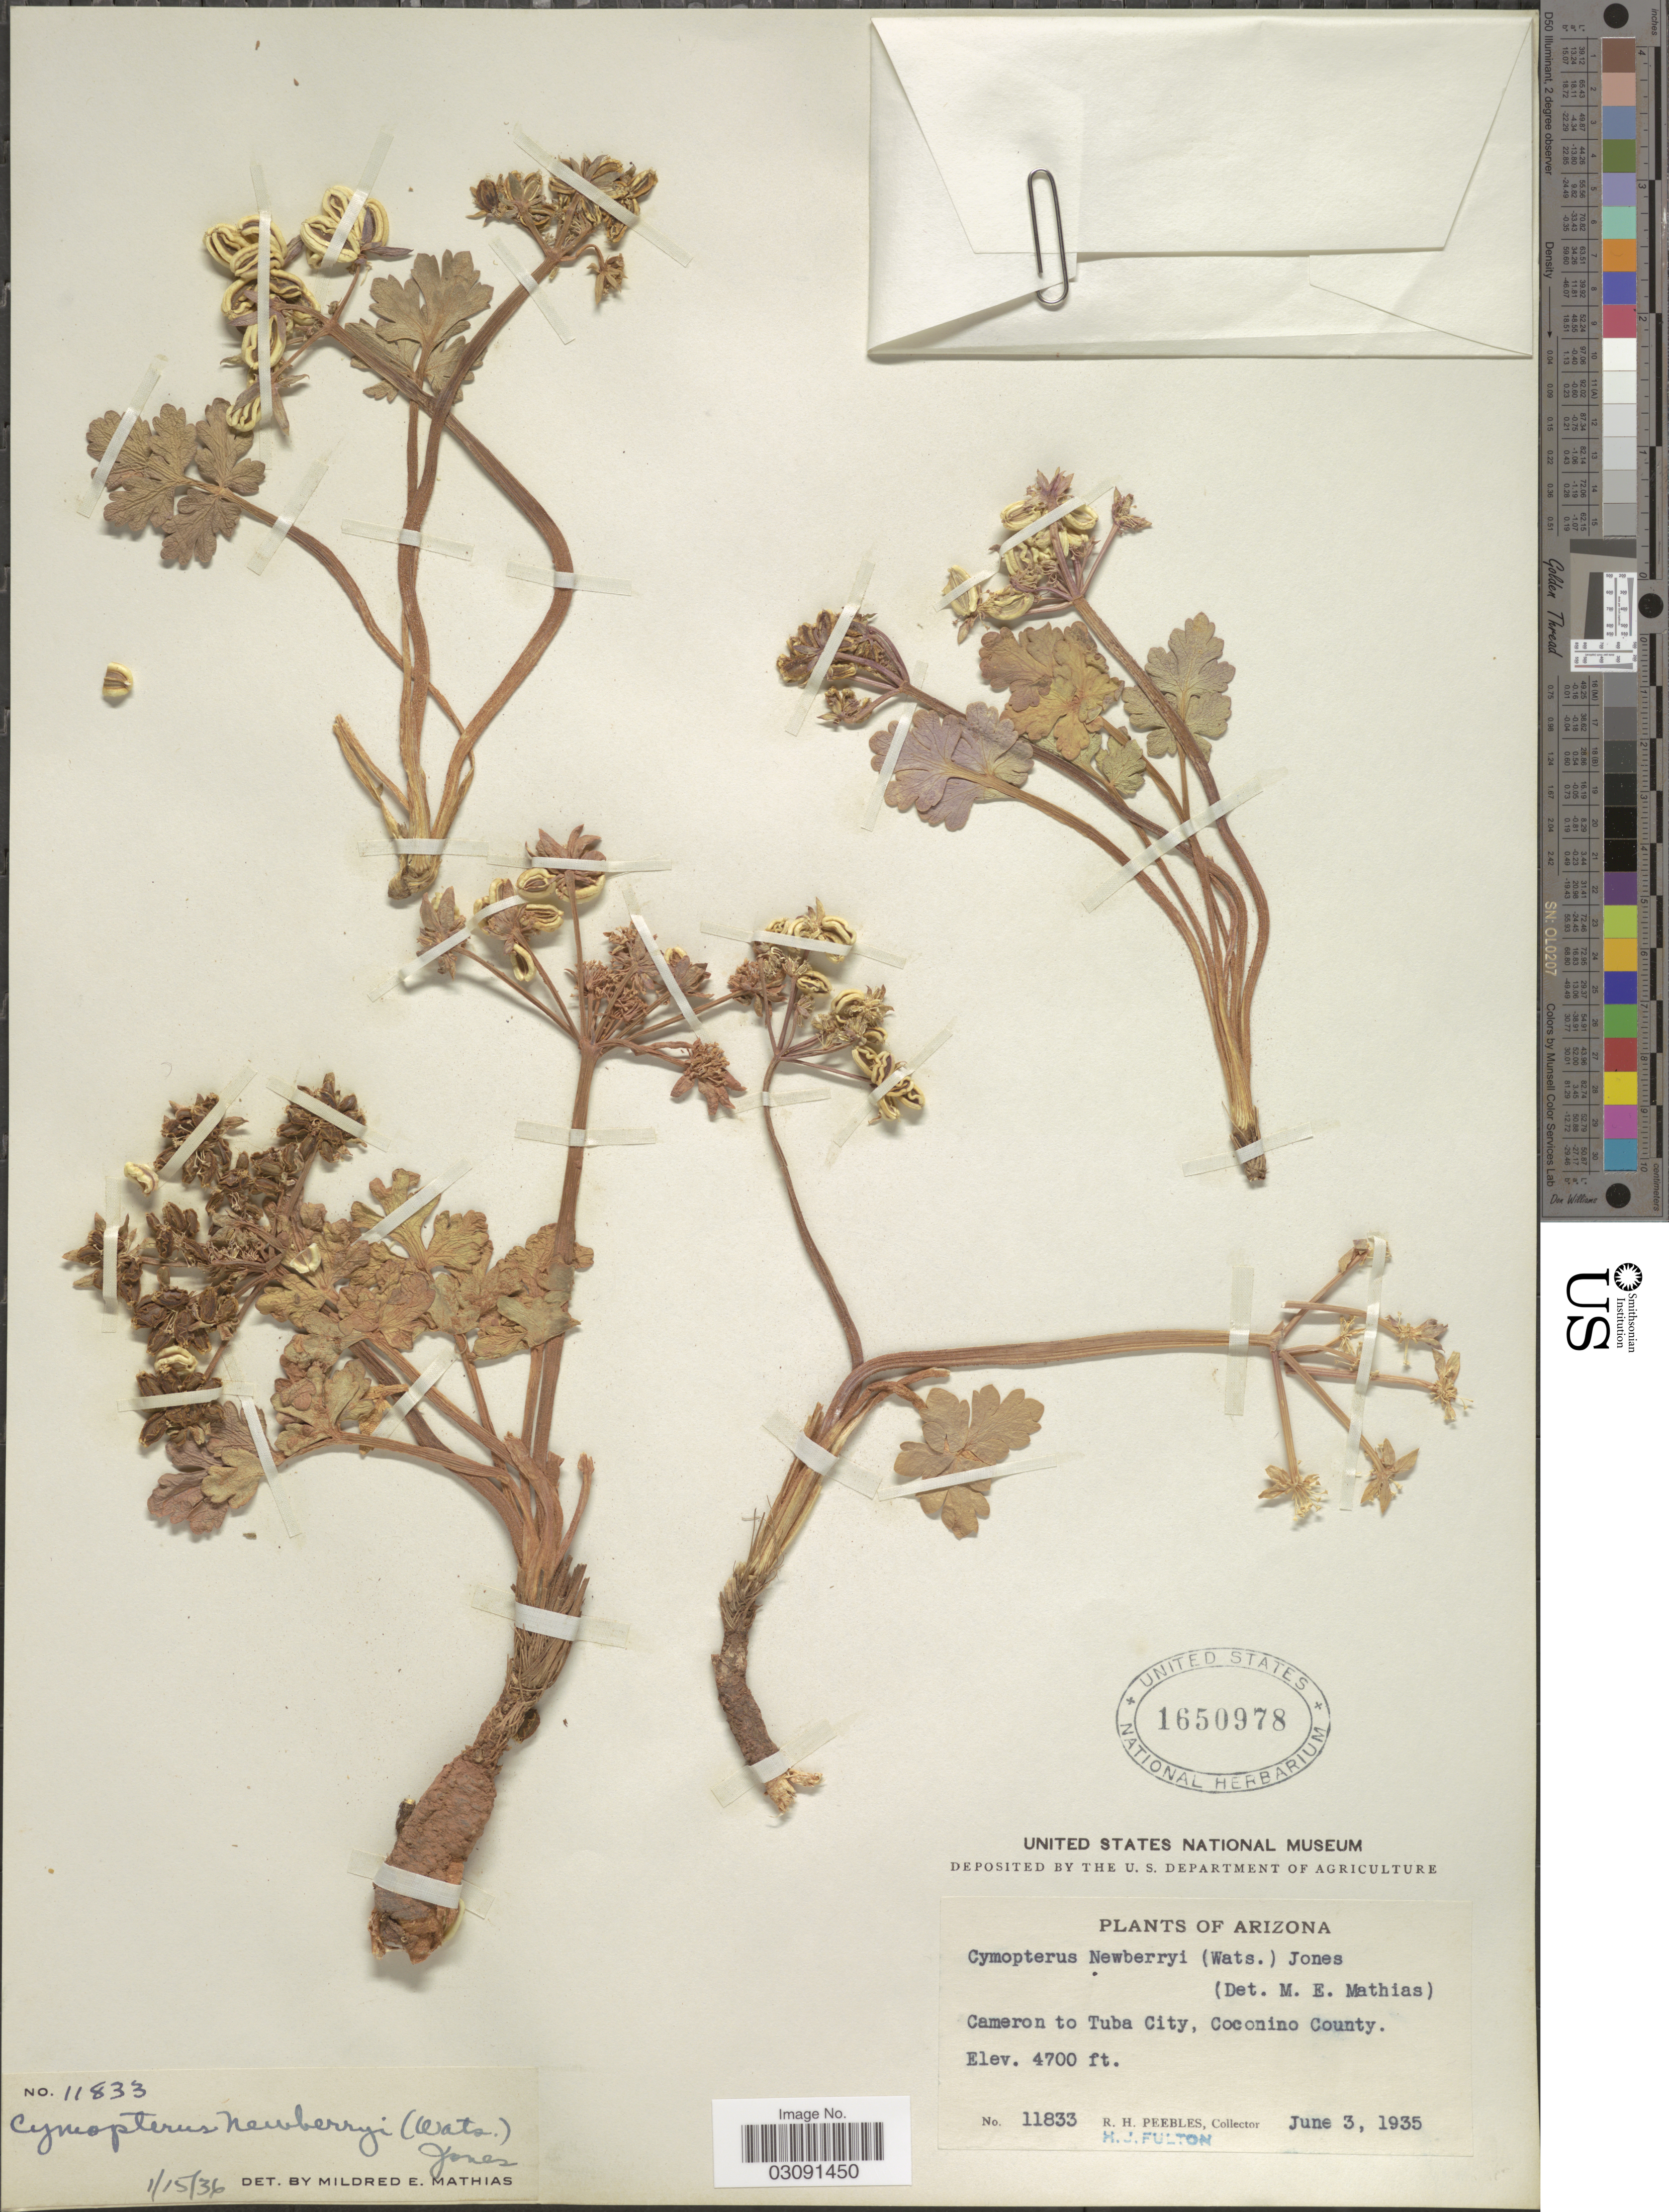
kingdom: Plantae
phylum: Tracheophyta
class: Magnoliopsida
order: Apiales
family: Apiaceae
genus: Cymopterus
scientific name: Cymopterus newberryi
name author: (S. Watson) M.E. Jones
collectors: R. H. Peebles & H. Fulton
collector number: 11833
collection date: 1935-06-03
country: United States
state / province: Arizona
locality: Cameron to Tuba City, Coconino County.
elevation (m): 1433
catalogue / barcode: US 1650978